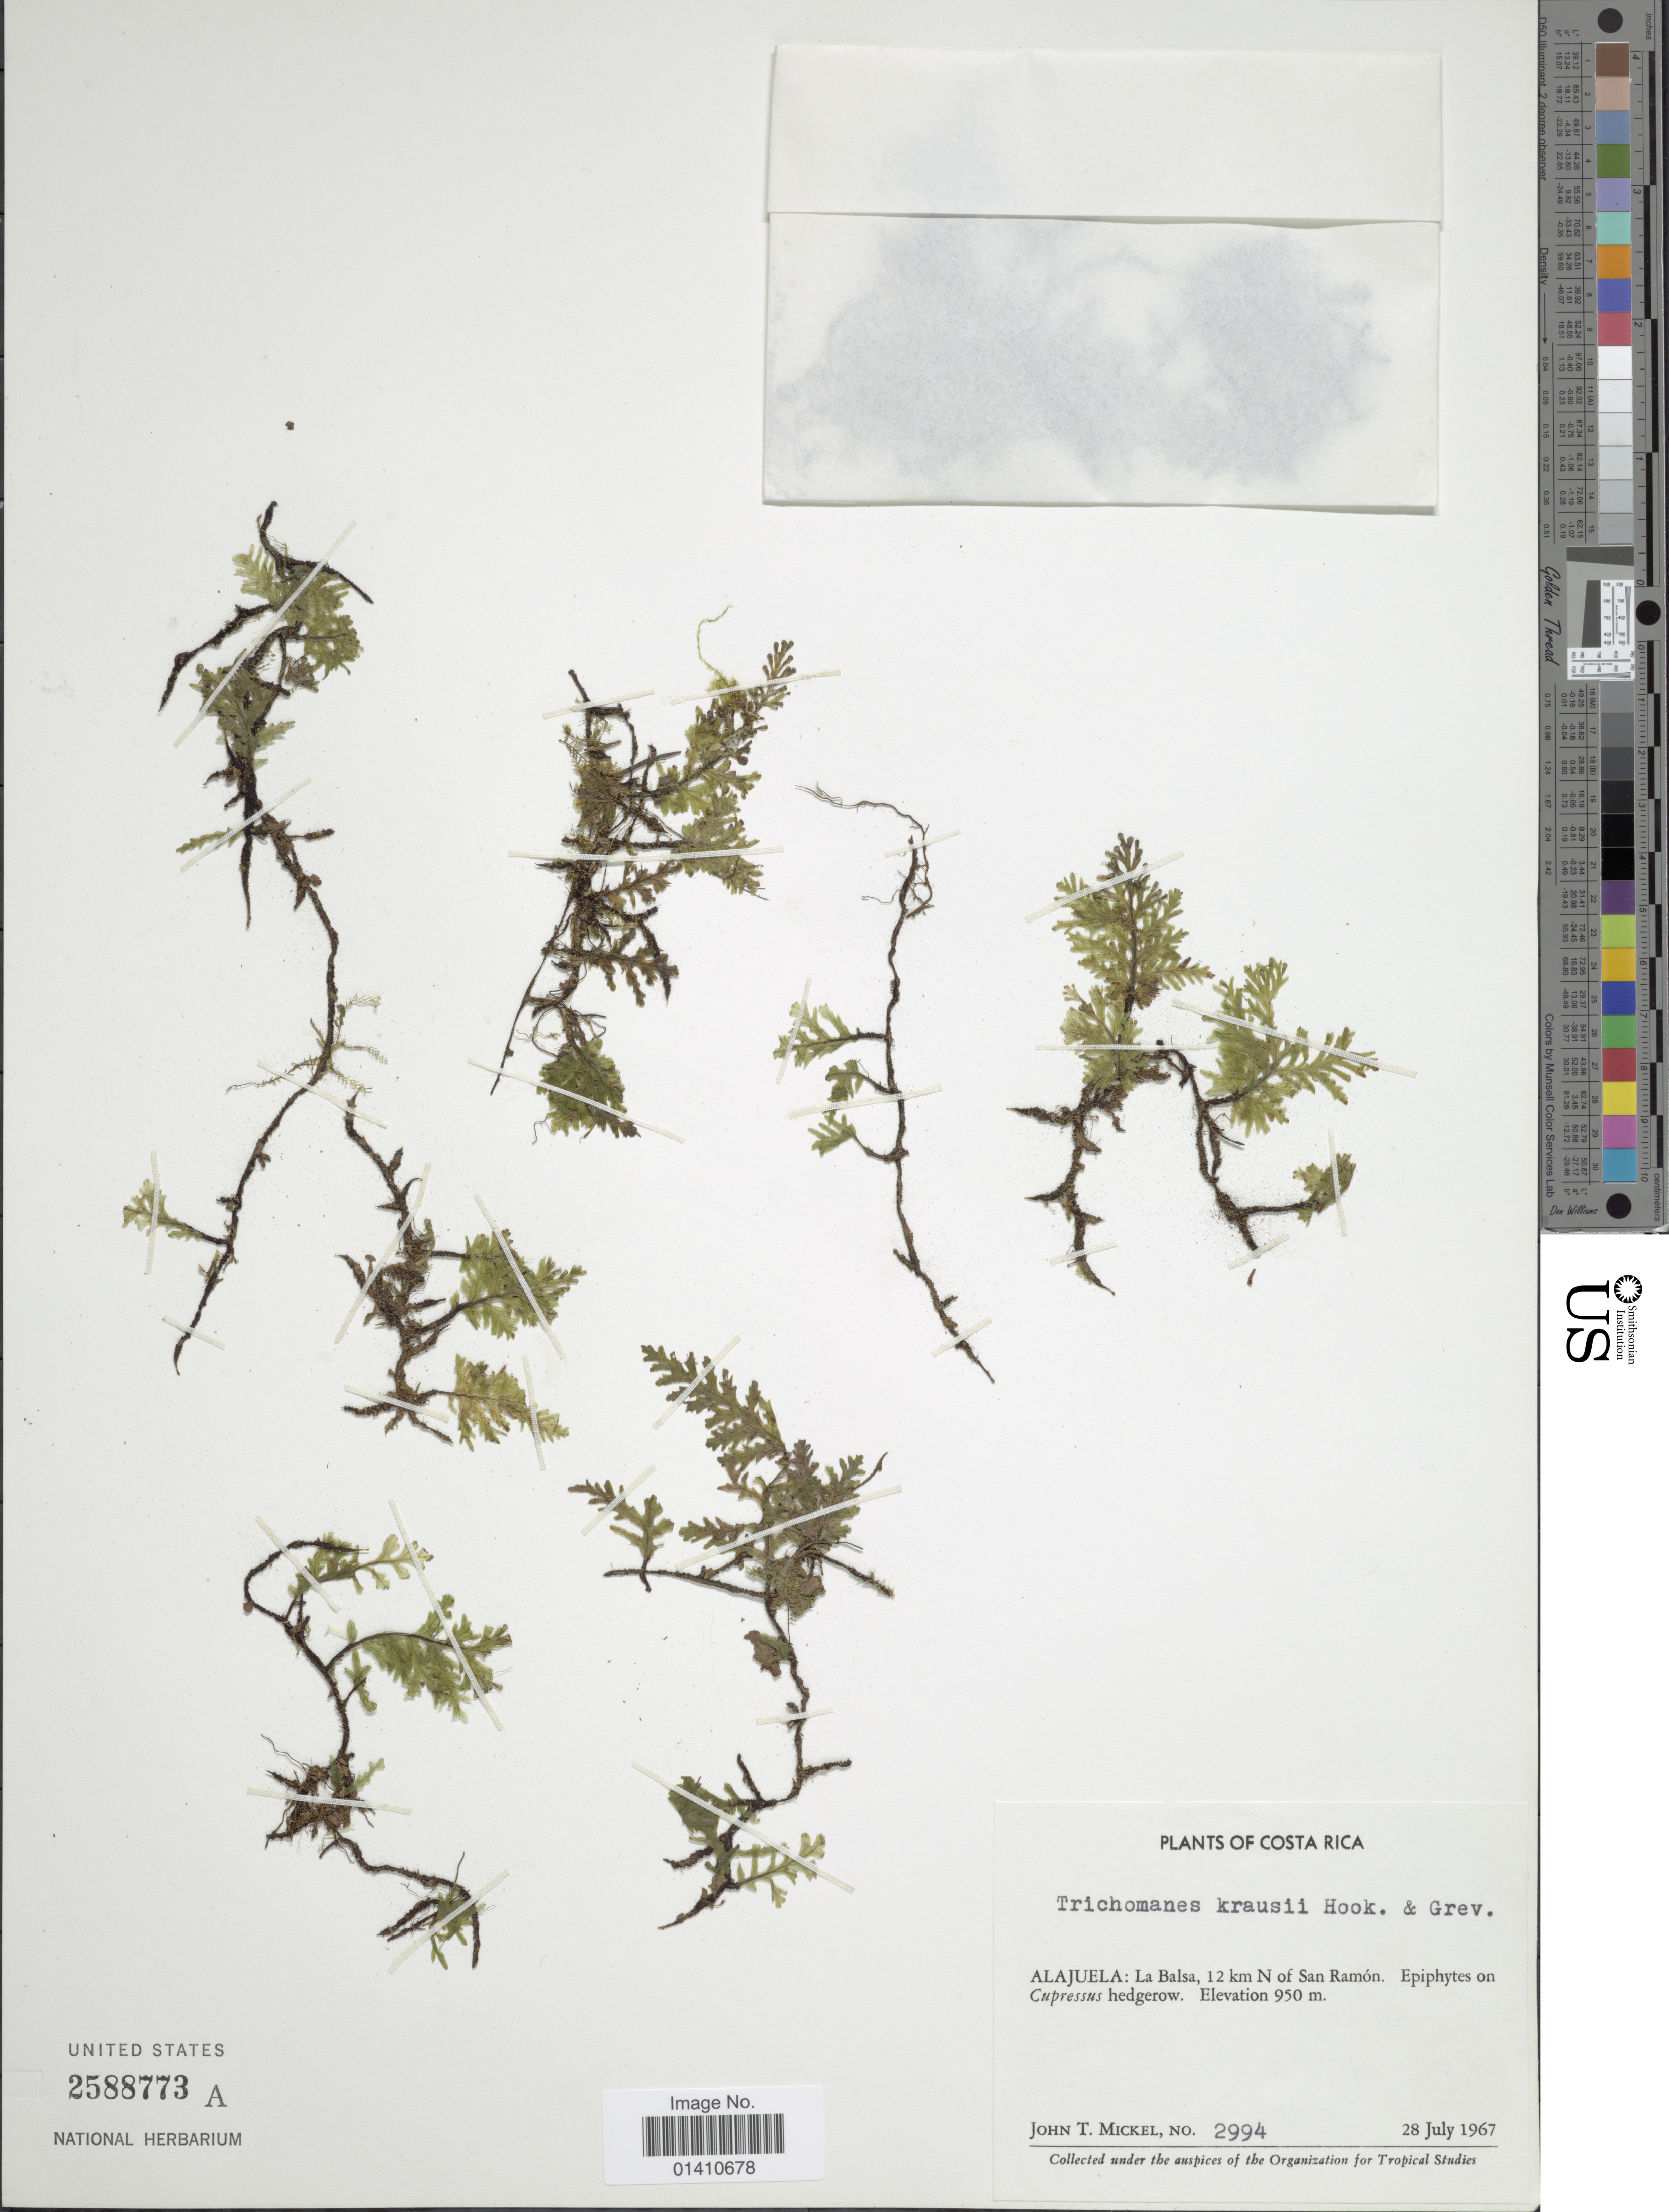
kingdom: Plantae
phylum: Tracheophyta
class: Polypodiopsida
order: Hymenophyllales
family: Hymenophyllaceae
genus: Didymoglossum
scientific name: Didymoglossum kraussii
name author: (Hook. & Grev.) C. Presl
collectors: J. T. Mickel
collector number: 2994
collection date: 1967-07-28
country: Costa Rica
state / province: Alajuela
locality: La Balsa, 12 km N of San Ramon, Epiphytes on Cupressus hedgerow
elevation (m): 950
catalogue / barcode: US 2588773A